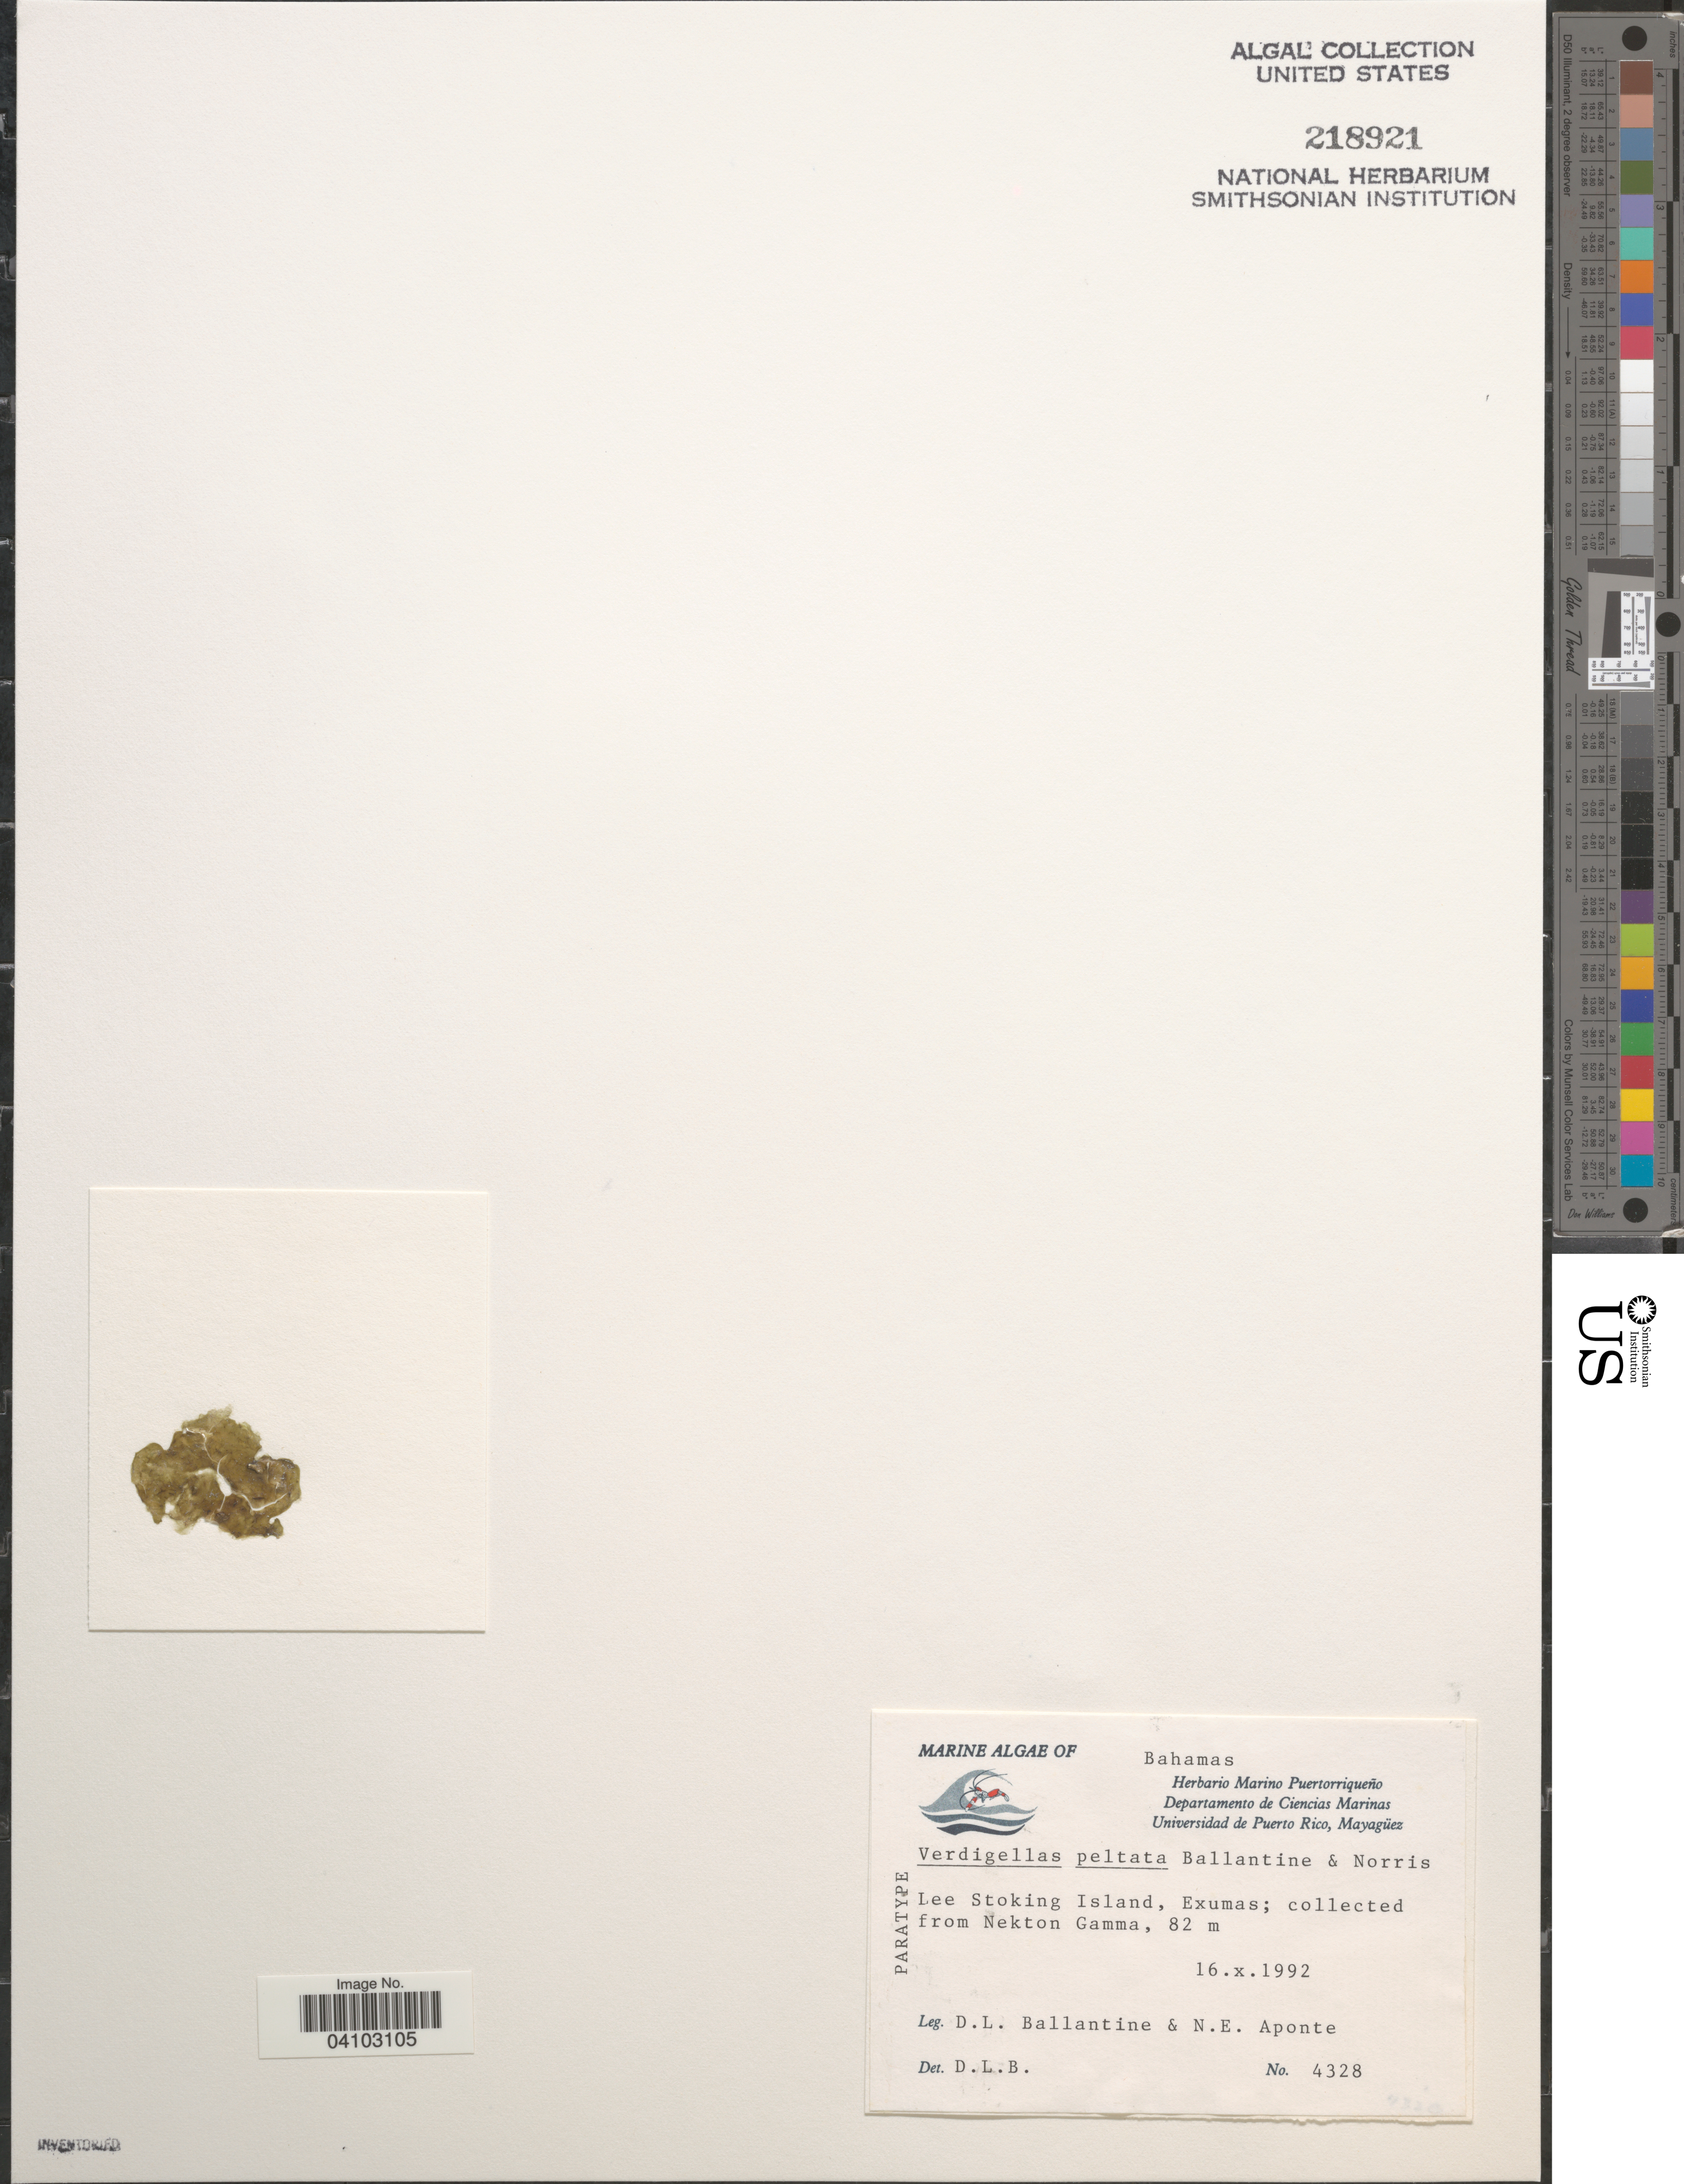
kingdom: Plantae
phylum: Chlorophyta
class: Prasinophyceae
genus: Verdigellas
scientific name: Verdigellas peltata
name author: D.L. Ballant. & J.N. Norris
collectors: D.L. Ballantine & N. E. Aponte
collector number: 4328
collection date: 1992-10-16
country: Bahamas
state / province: Exuma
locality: Lee Stoking Island, Exumas; from Nekton Gamma.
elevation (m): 82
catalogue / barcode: US 218921